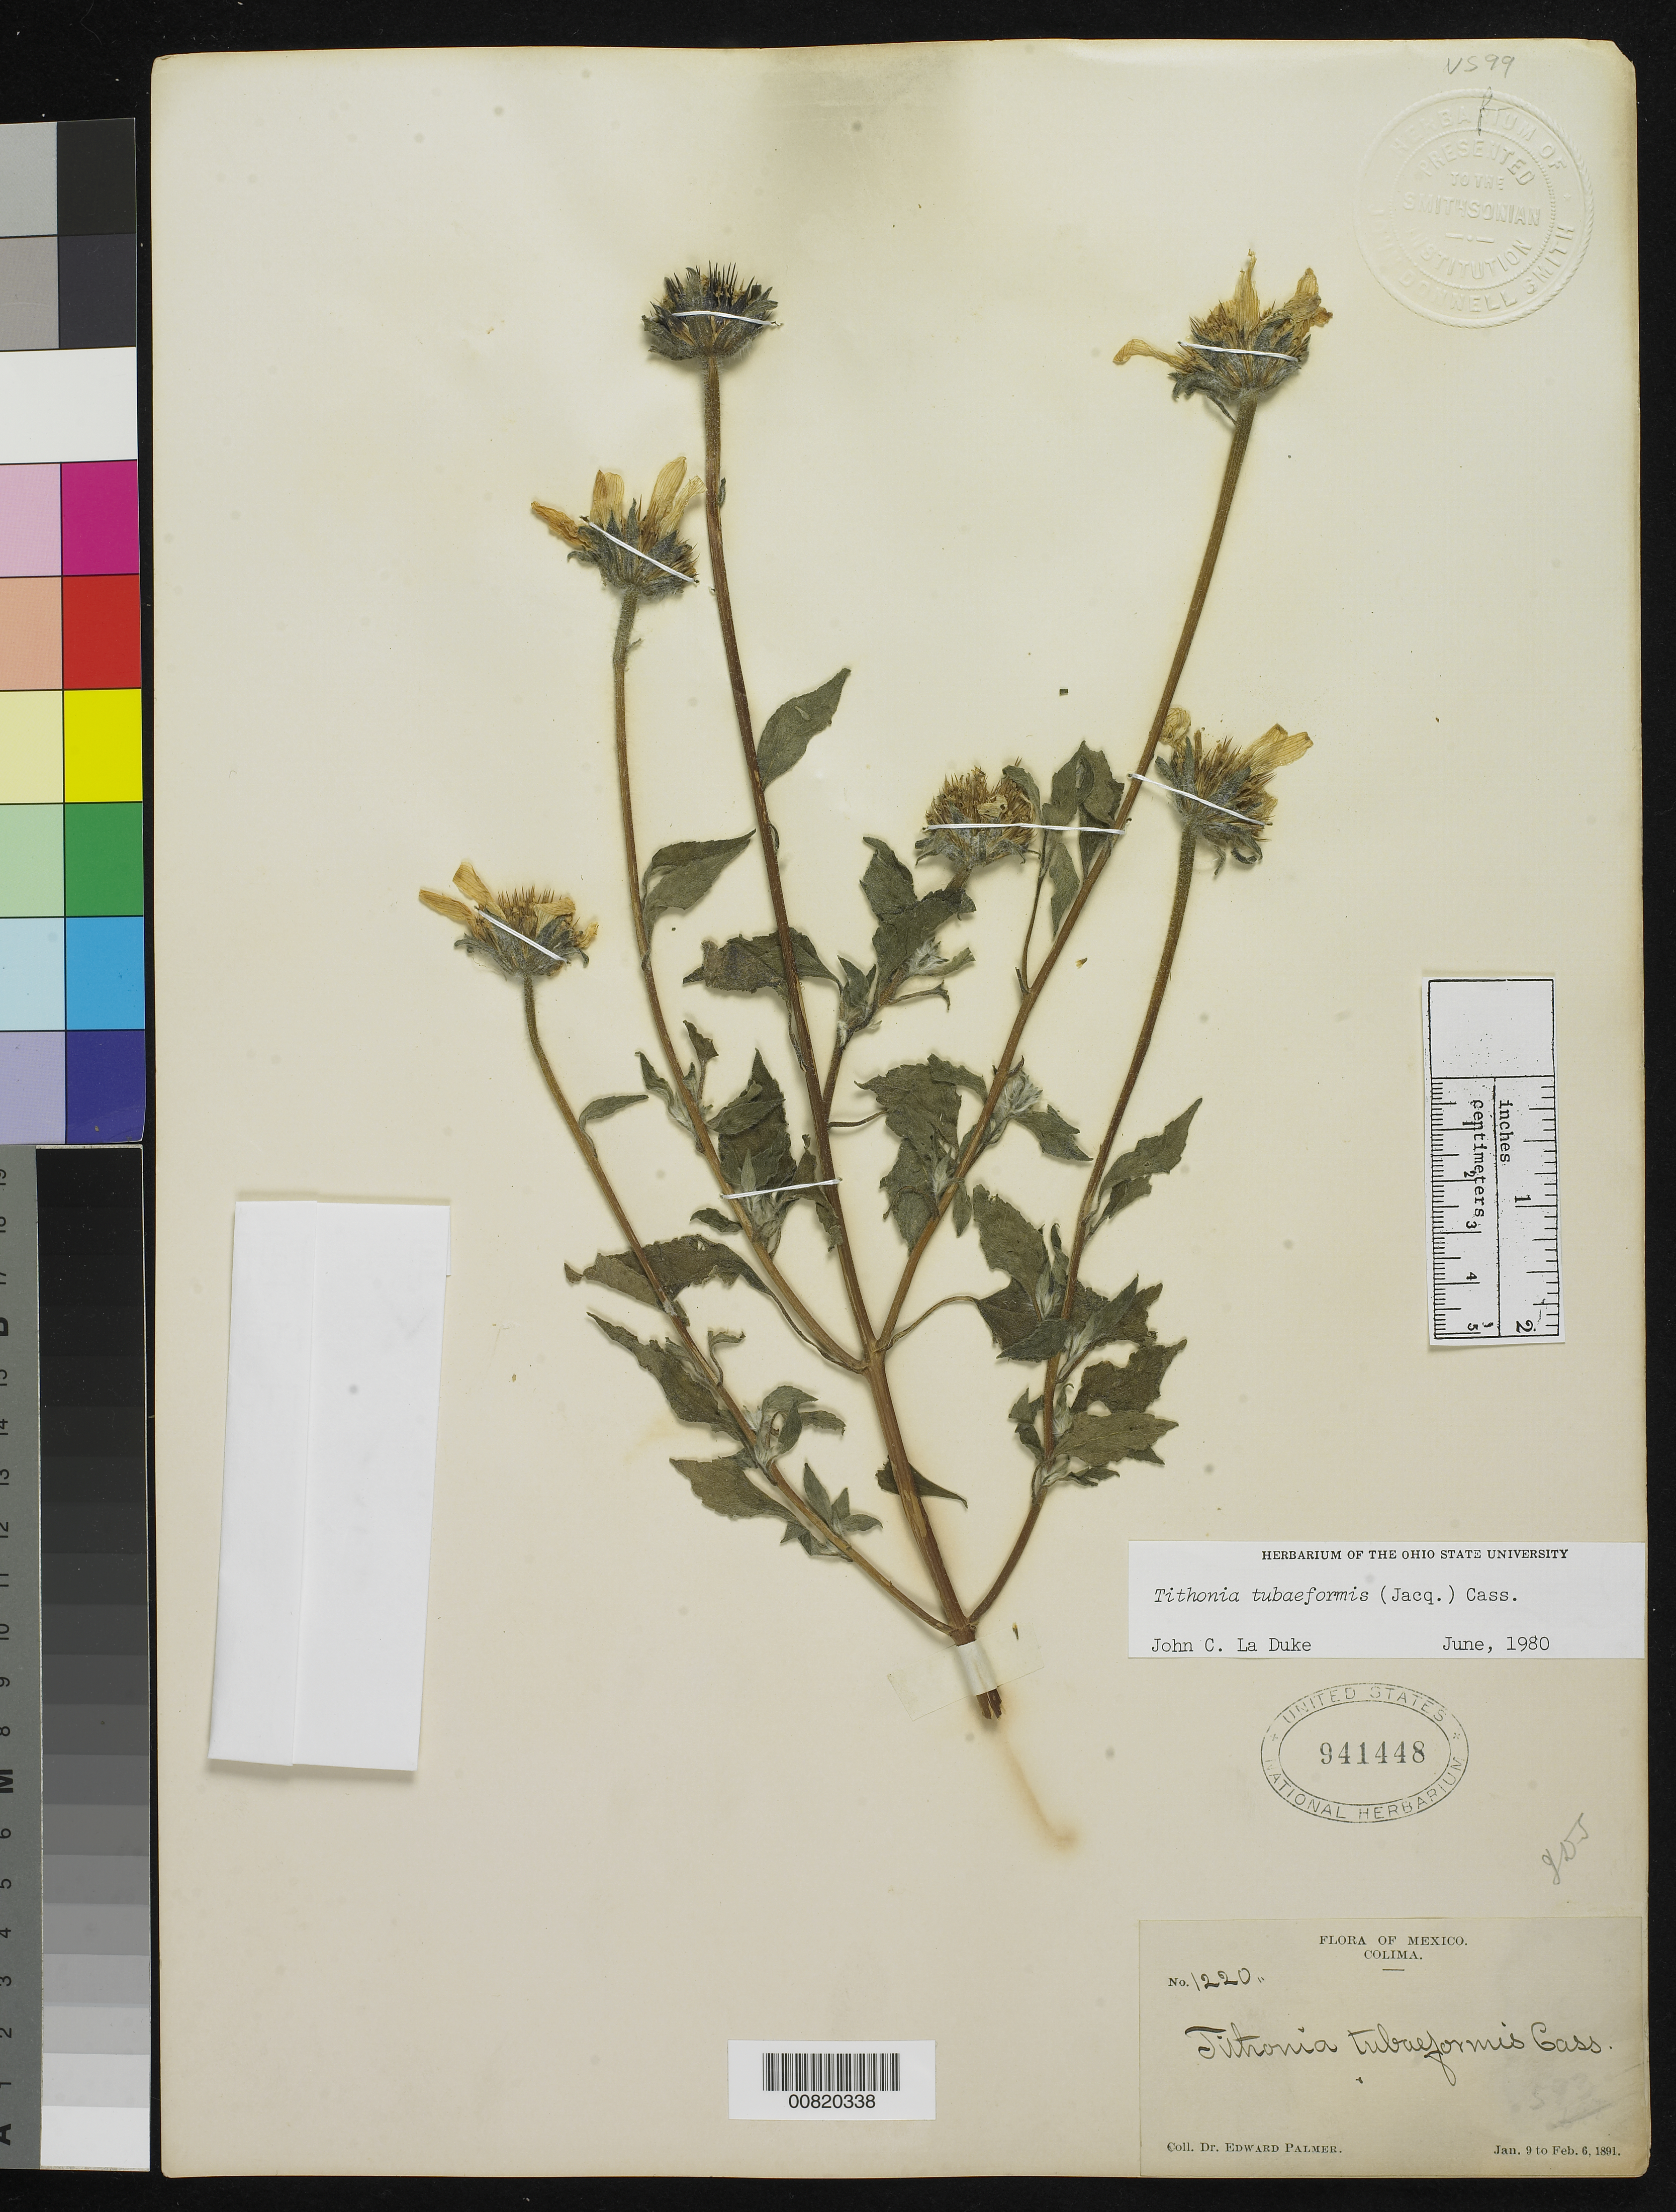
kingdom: Plantae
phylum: Tracheophyta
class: Magnoliopsida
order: Asterales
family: Asteraceae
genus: Tithonia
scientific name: Tithonia tubaeformis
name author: (Jacq.) Cass.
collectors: E. Palmer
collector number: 1220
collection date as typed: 09 Jan 1891 to 06 Feb 1891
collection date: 1891-01-09/1891-02-06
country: Mexico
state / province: Colima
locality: Colima.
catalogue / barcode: US 941448